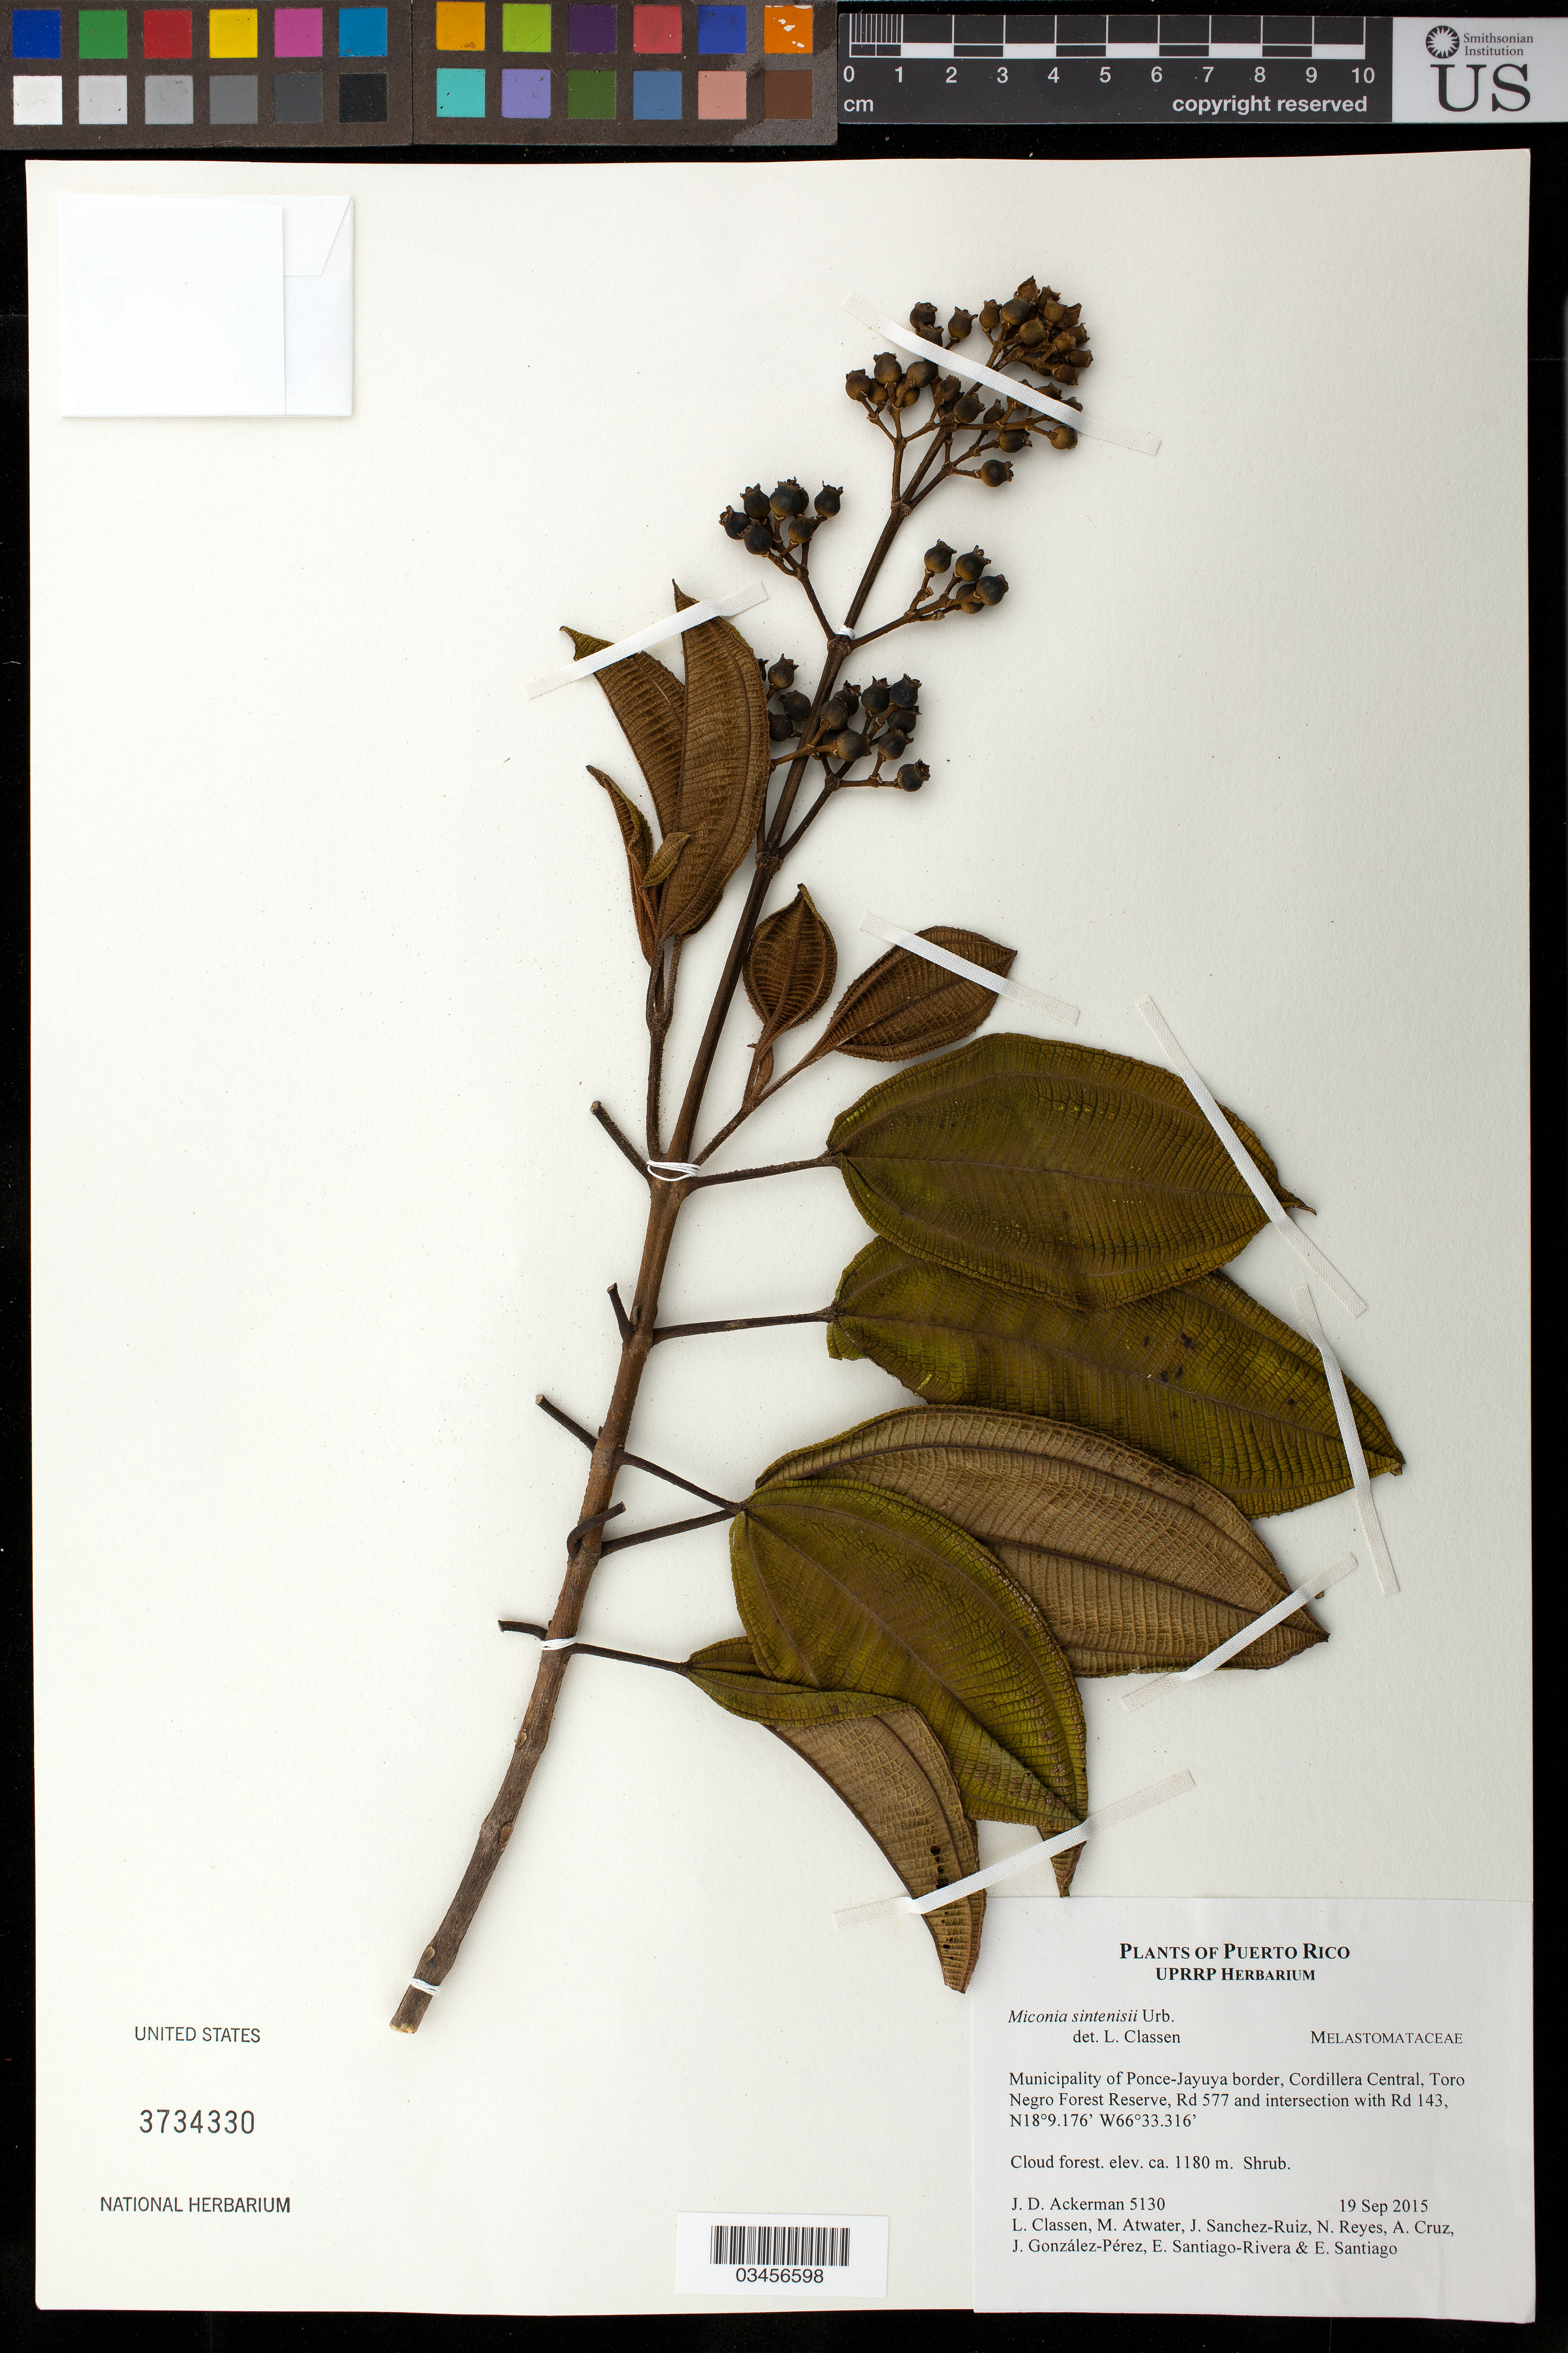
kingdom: Plantae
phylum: Tracheophyta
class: Magnoliopsida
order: Myrtales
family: Melastomataceae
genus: Miconia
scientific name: Miconia sintenisii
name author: Cogn.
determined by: Classen, L.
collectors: J. D. Ackerman, L. Classen, M. Atwater, J. Sanchez-Ruiz, N. Reyes, A. Cruz, J. González-Pérez, E. Santiago-Rivera & E. Santiago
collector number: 5130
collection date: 2015-09-19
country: Puerto Rico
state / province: Jajuya / Ponce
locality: Municipality of Ponce-Jayuya border, Cordillera Central, Toro Negro Forest Reserve, Rd 577 and intersection with Rd 143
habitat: Cloud forest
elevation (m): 1180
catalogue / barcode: US 3734330